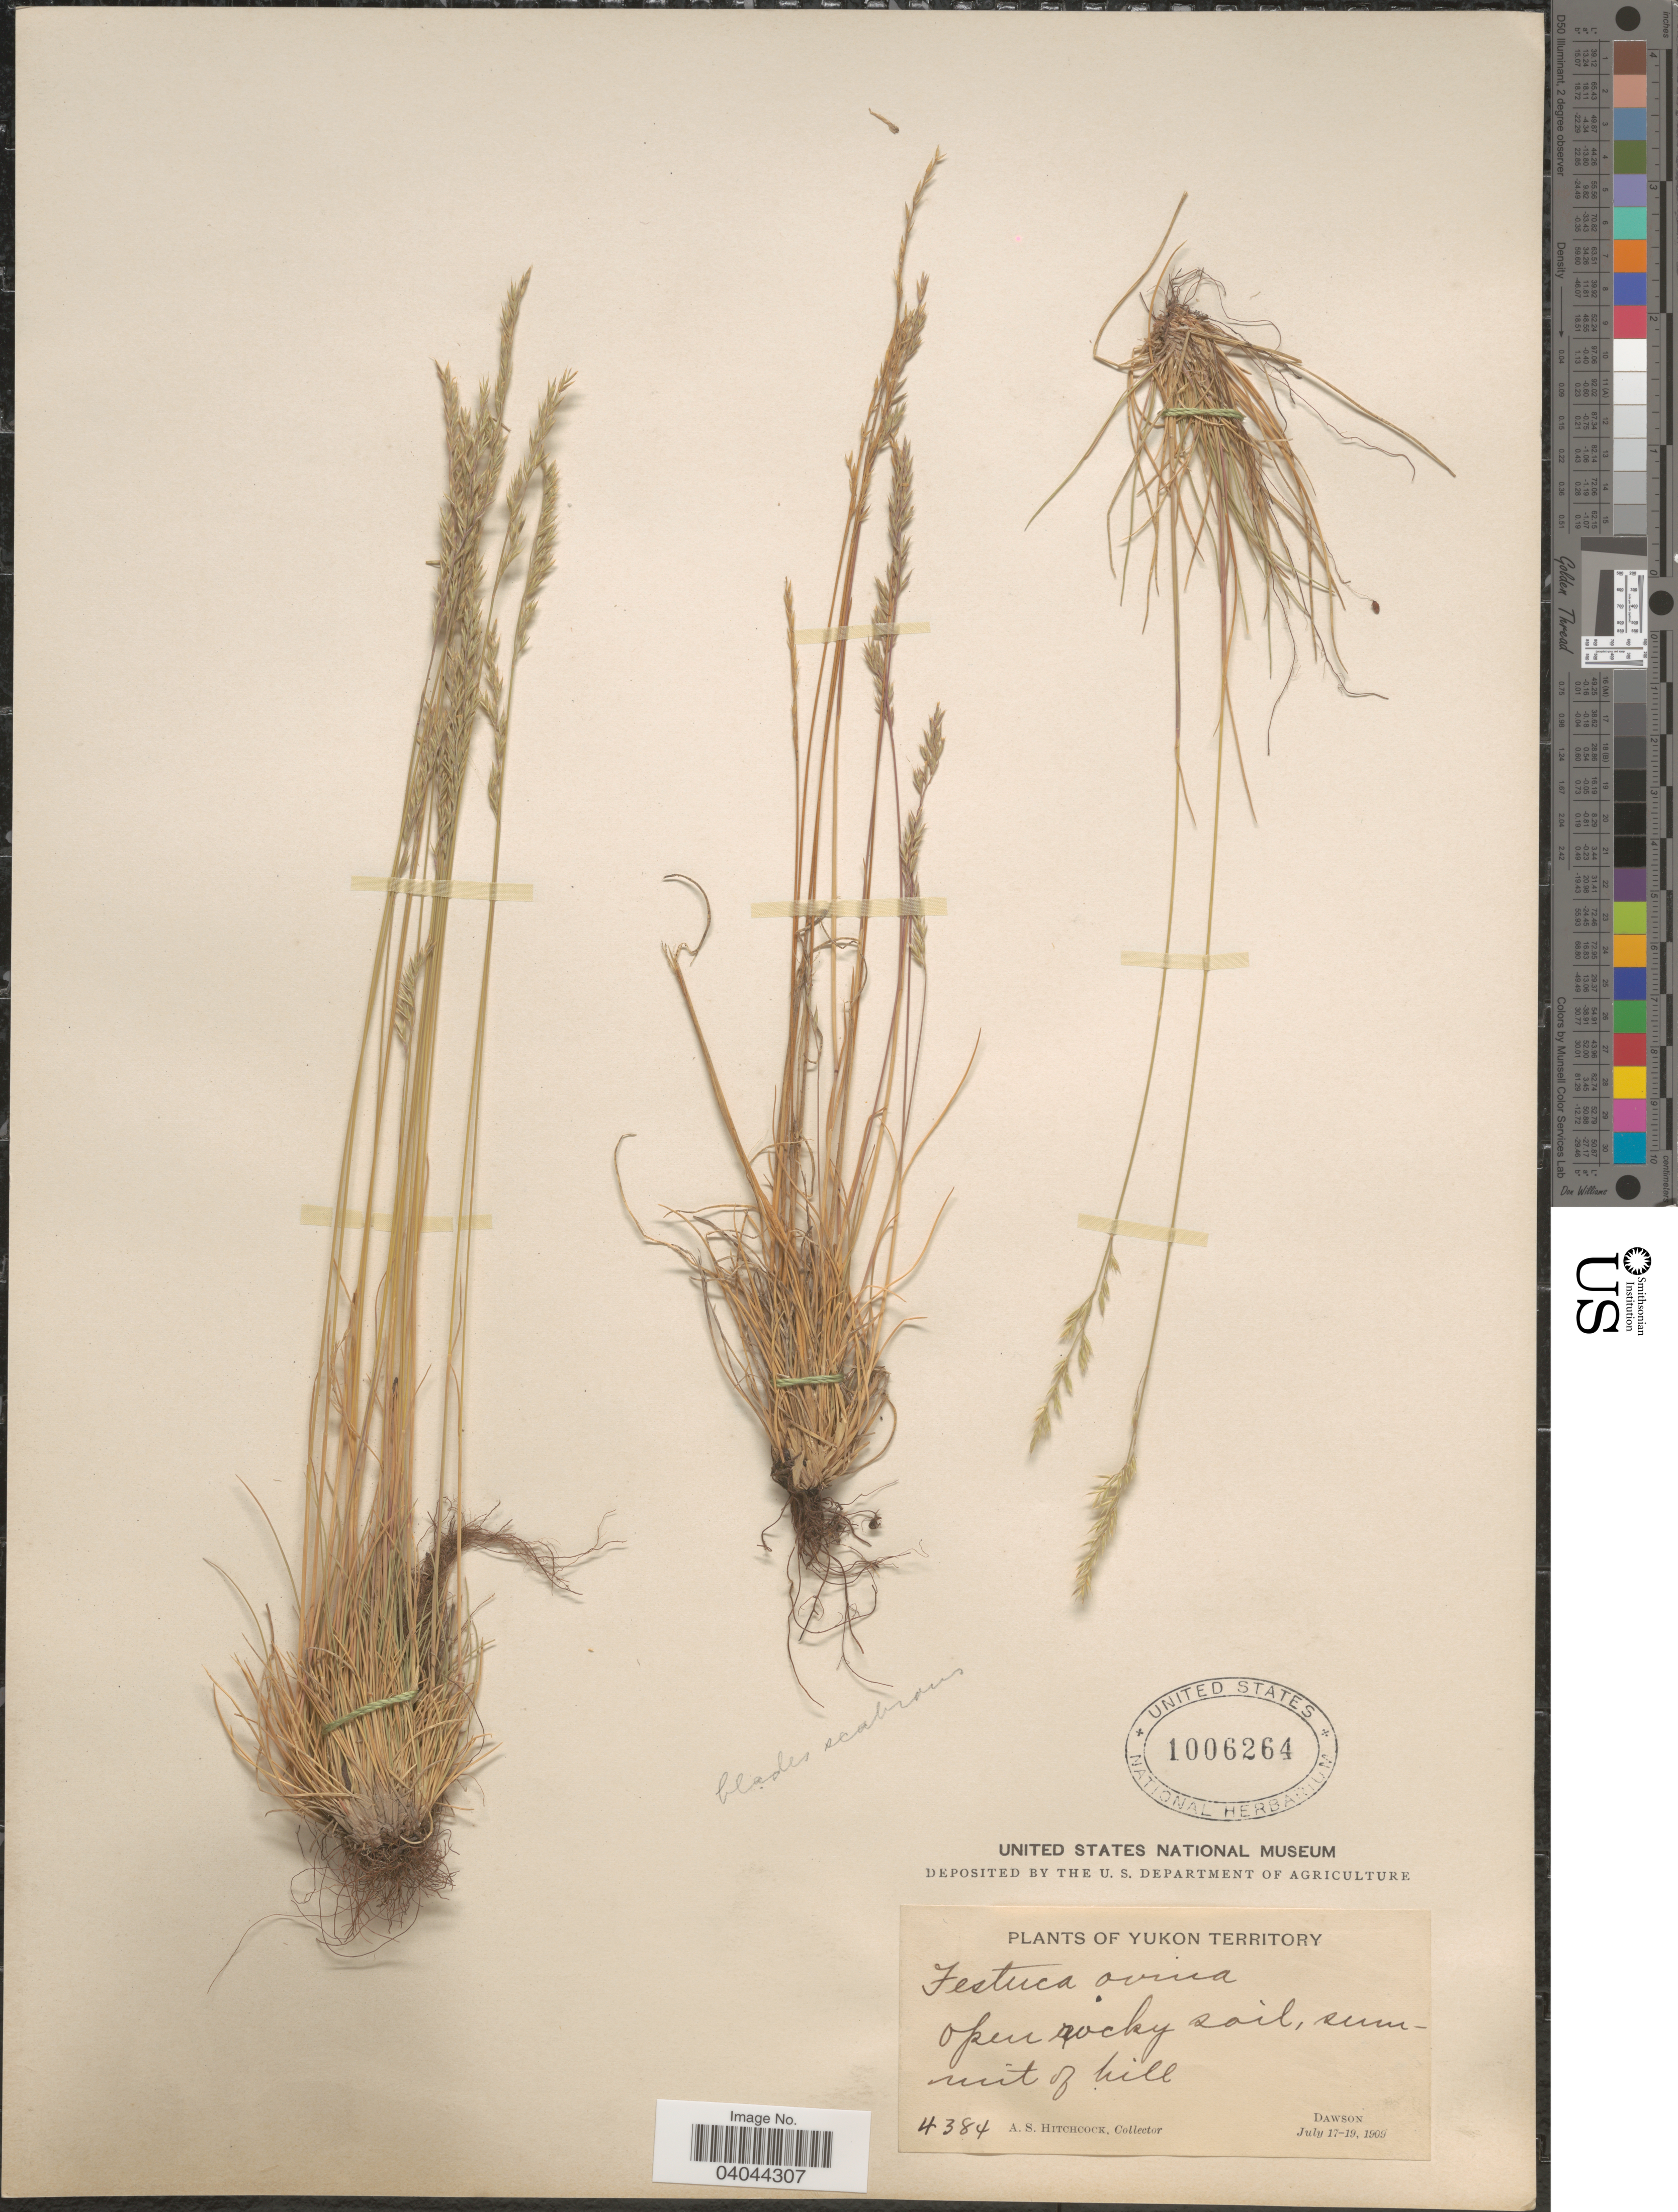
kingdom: Plantae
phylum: Tracheophyta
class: Liliopsida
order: Poales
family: Poaceae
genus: Festuca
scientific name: Festuca ovina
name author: L.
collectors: A. S. Hitchcock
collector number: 4384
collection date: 1909-07-17/1909-07-19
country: Canada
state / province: Yukon Territory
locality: Open rocky soil, summit of hill. Dawson.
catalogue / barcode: US 1006264